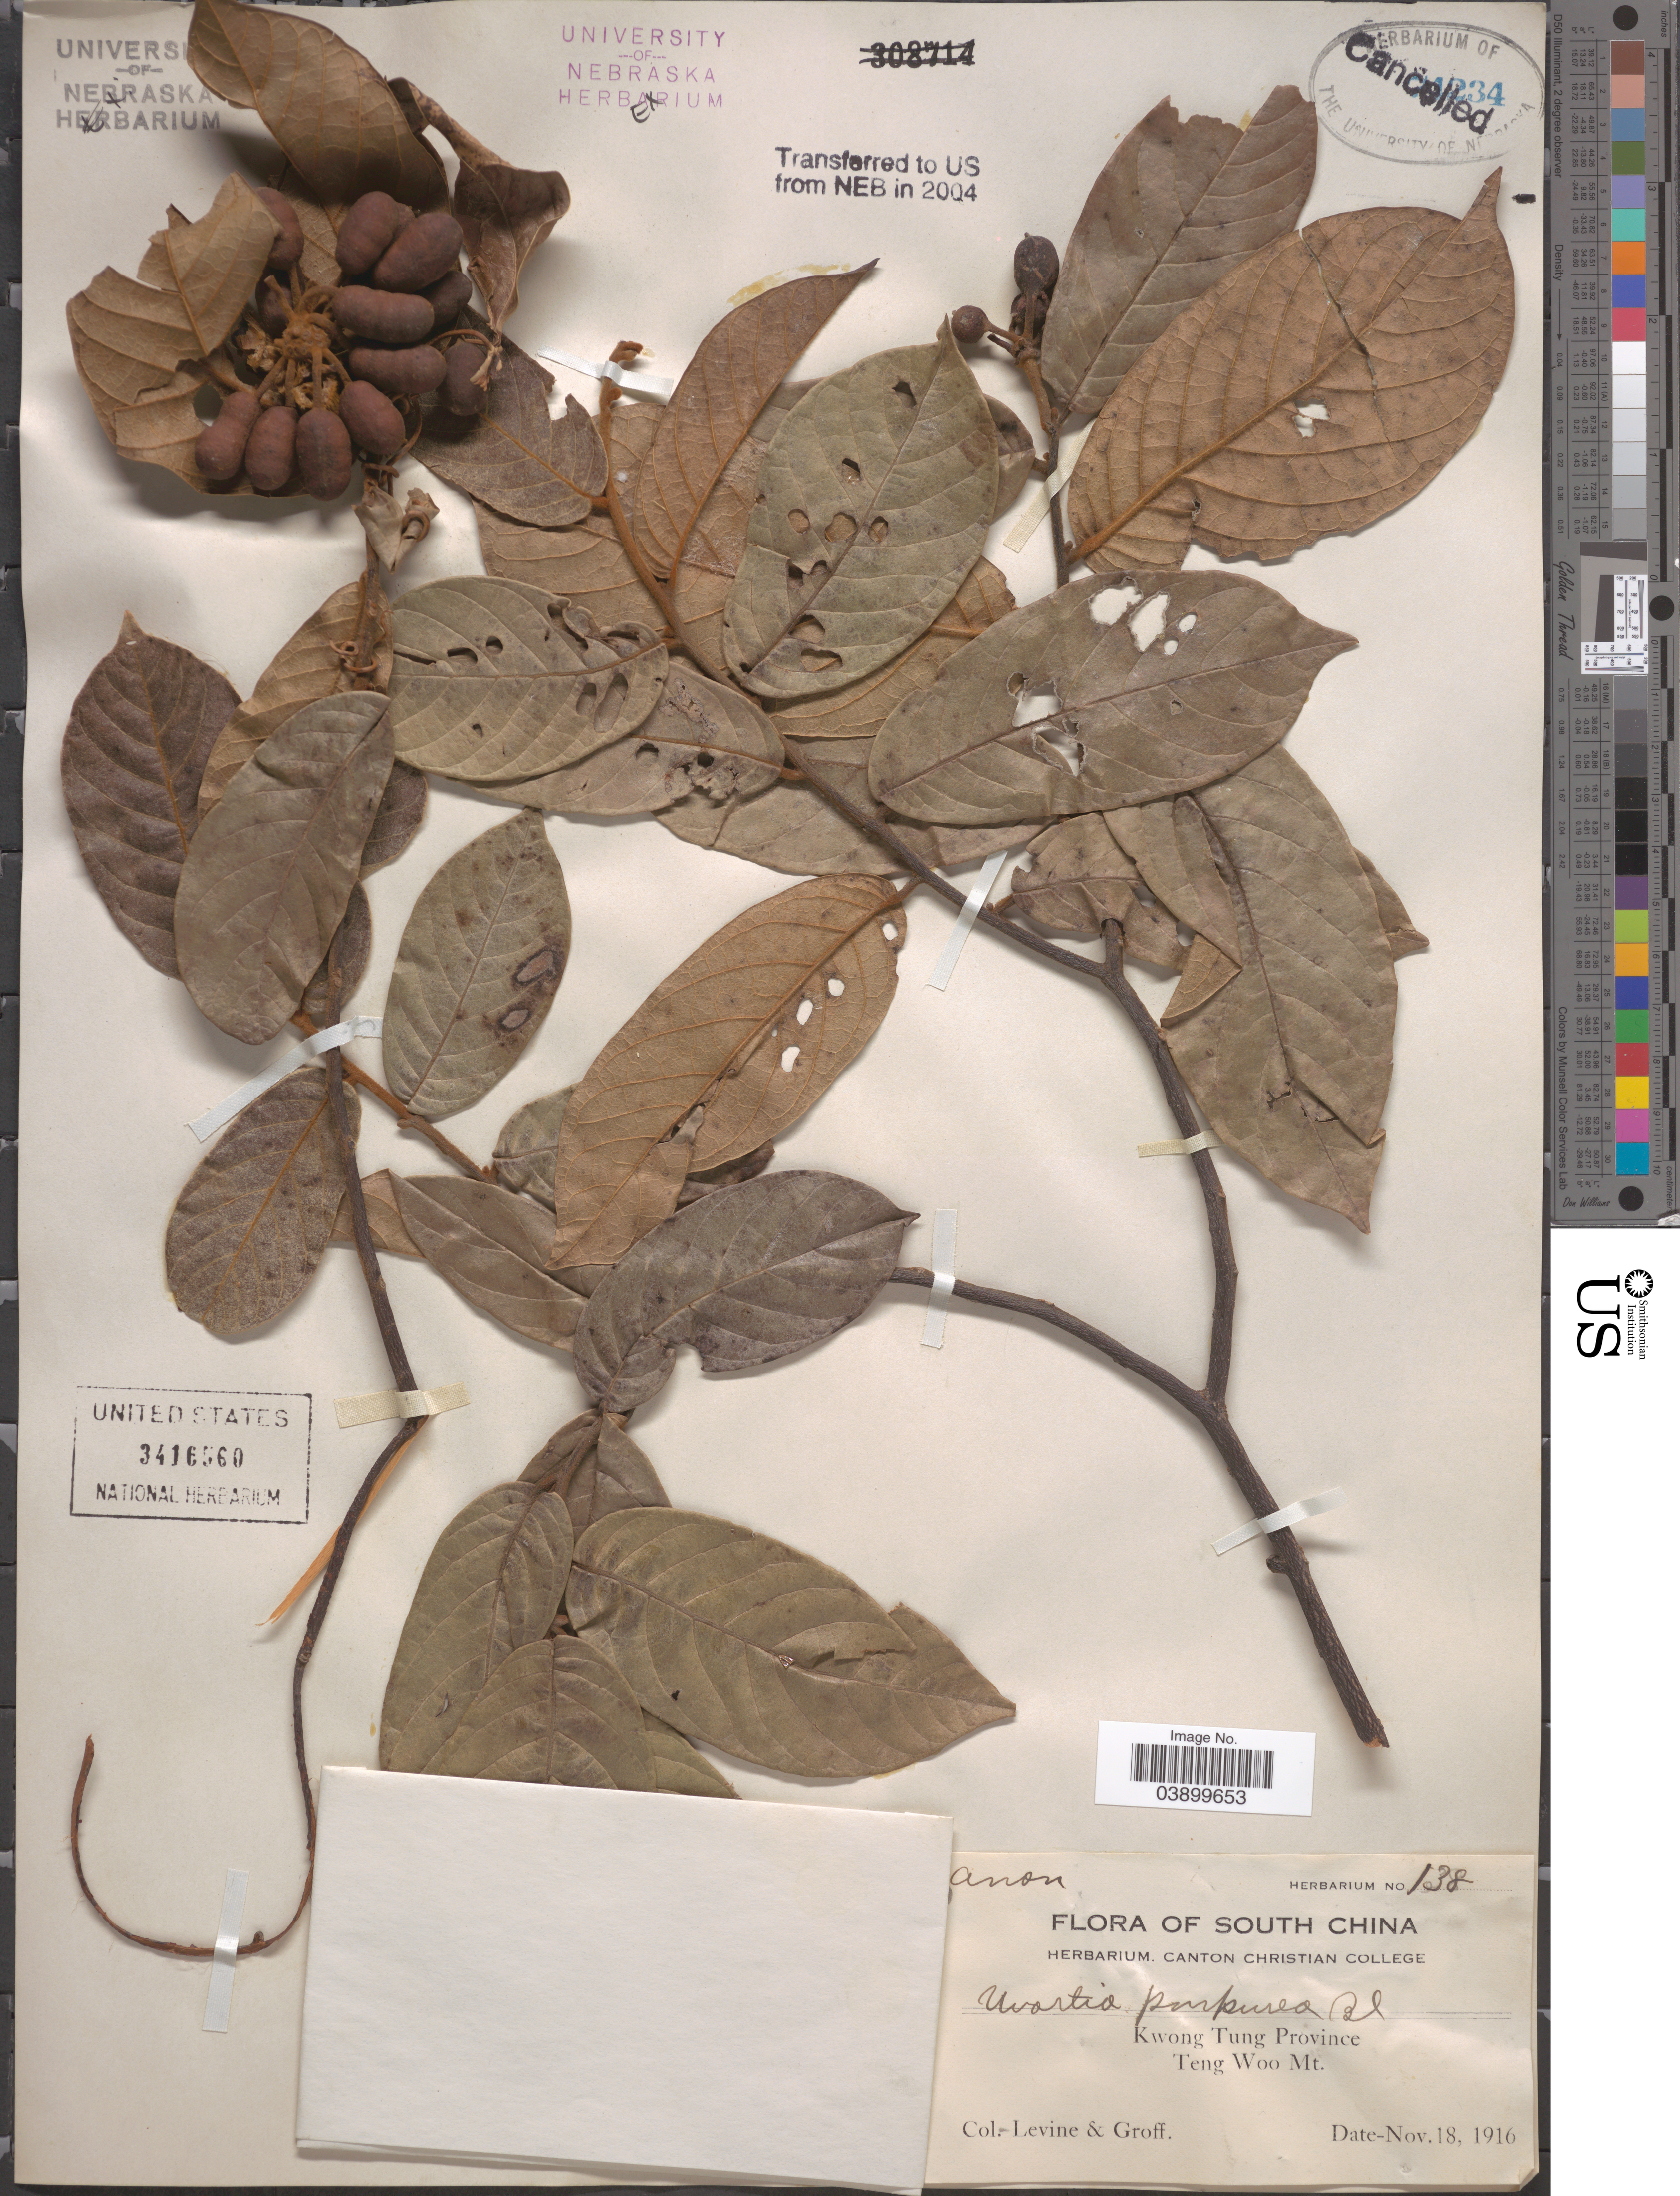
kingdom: Plantae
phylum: Tracheophyta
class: Magnoliopsida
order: Magnoliales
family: Annonaceae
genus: Uvaria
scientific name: Uvaria purpurea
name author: Blume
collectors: -. Levine & -- Groff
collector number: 138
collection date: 1916-11-18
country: China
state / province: Guangdong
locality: South China. Kowng Tung Province. Teng Woo Mt.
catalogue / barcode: US 3416560